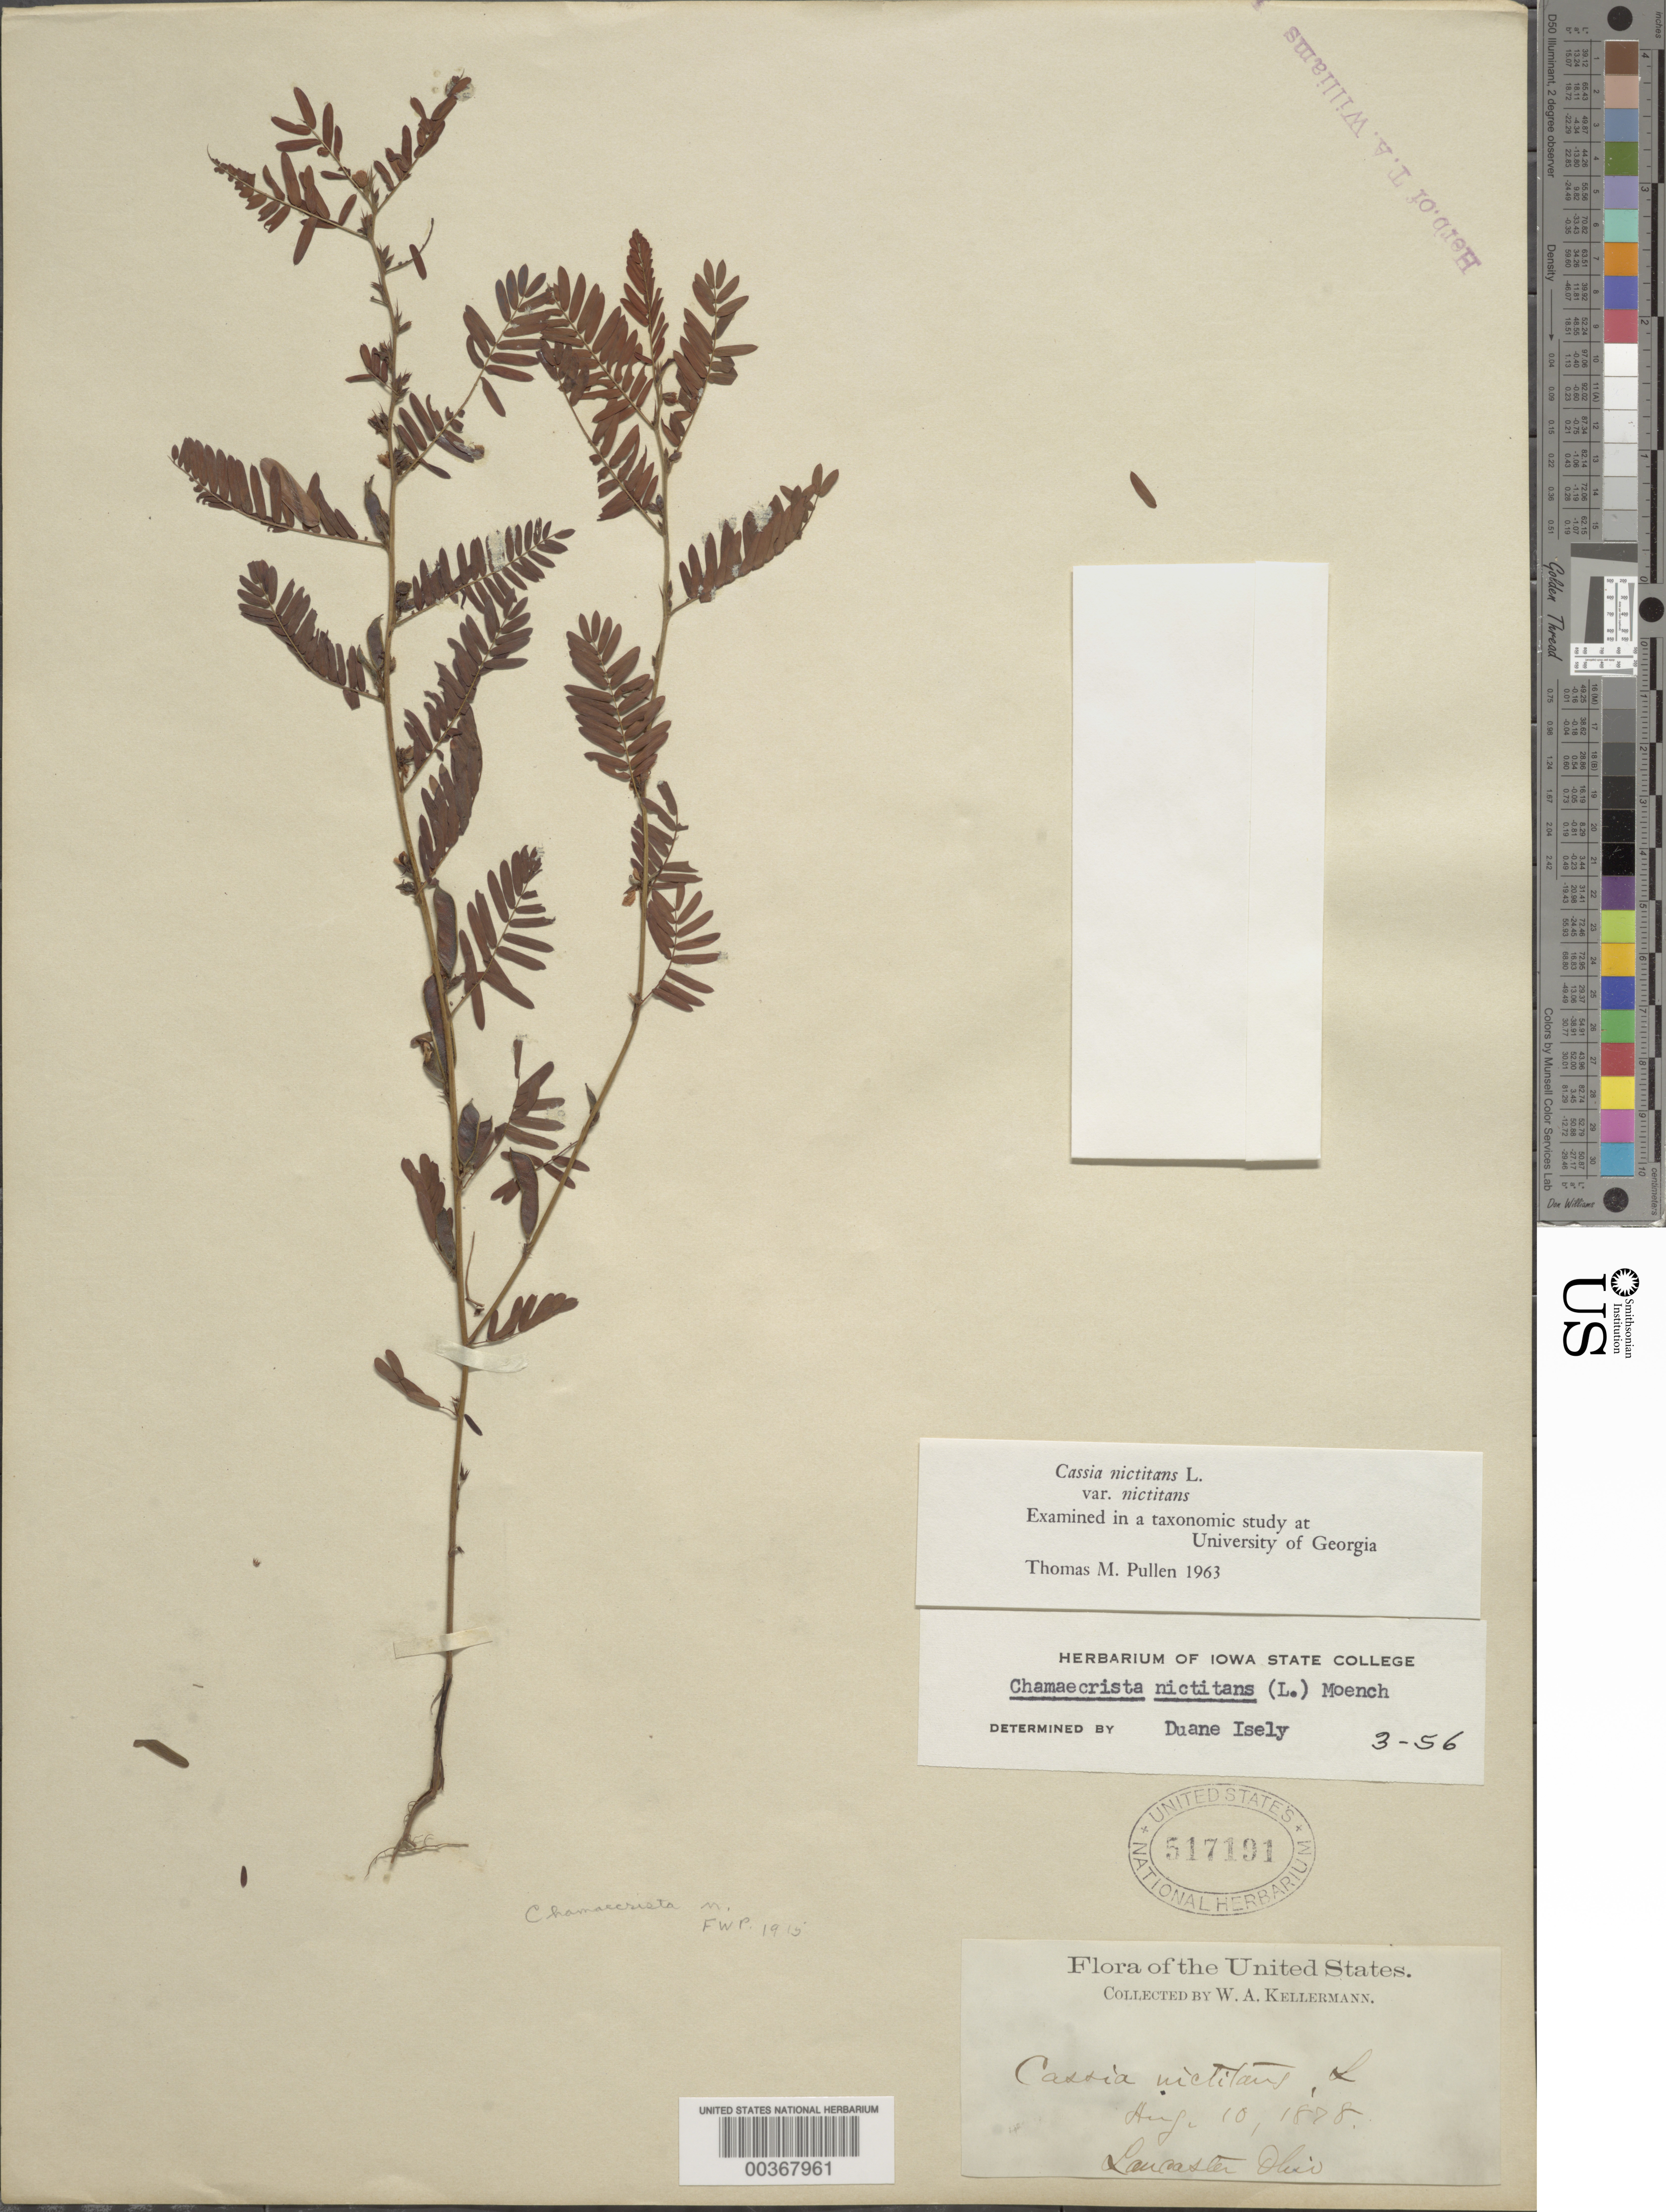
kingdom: Plantae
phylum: Tracheophyta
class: Magnoliopsida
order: Fabales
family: Fabaceae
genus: Chamaecrista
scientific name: Chamaecrista nictitans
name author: (L.) Moench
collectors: W. A. Kellerman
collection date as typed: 10 Aug 1878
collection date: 1878-08-10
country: United States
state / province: Ohio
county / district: Fairfield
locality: Lancaster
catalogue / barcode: US 517191